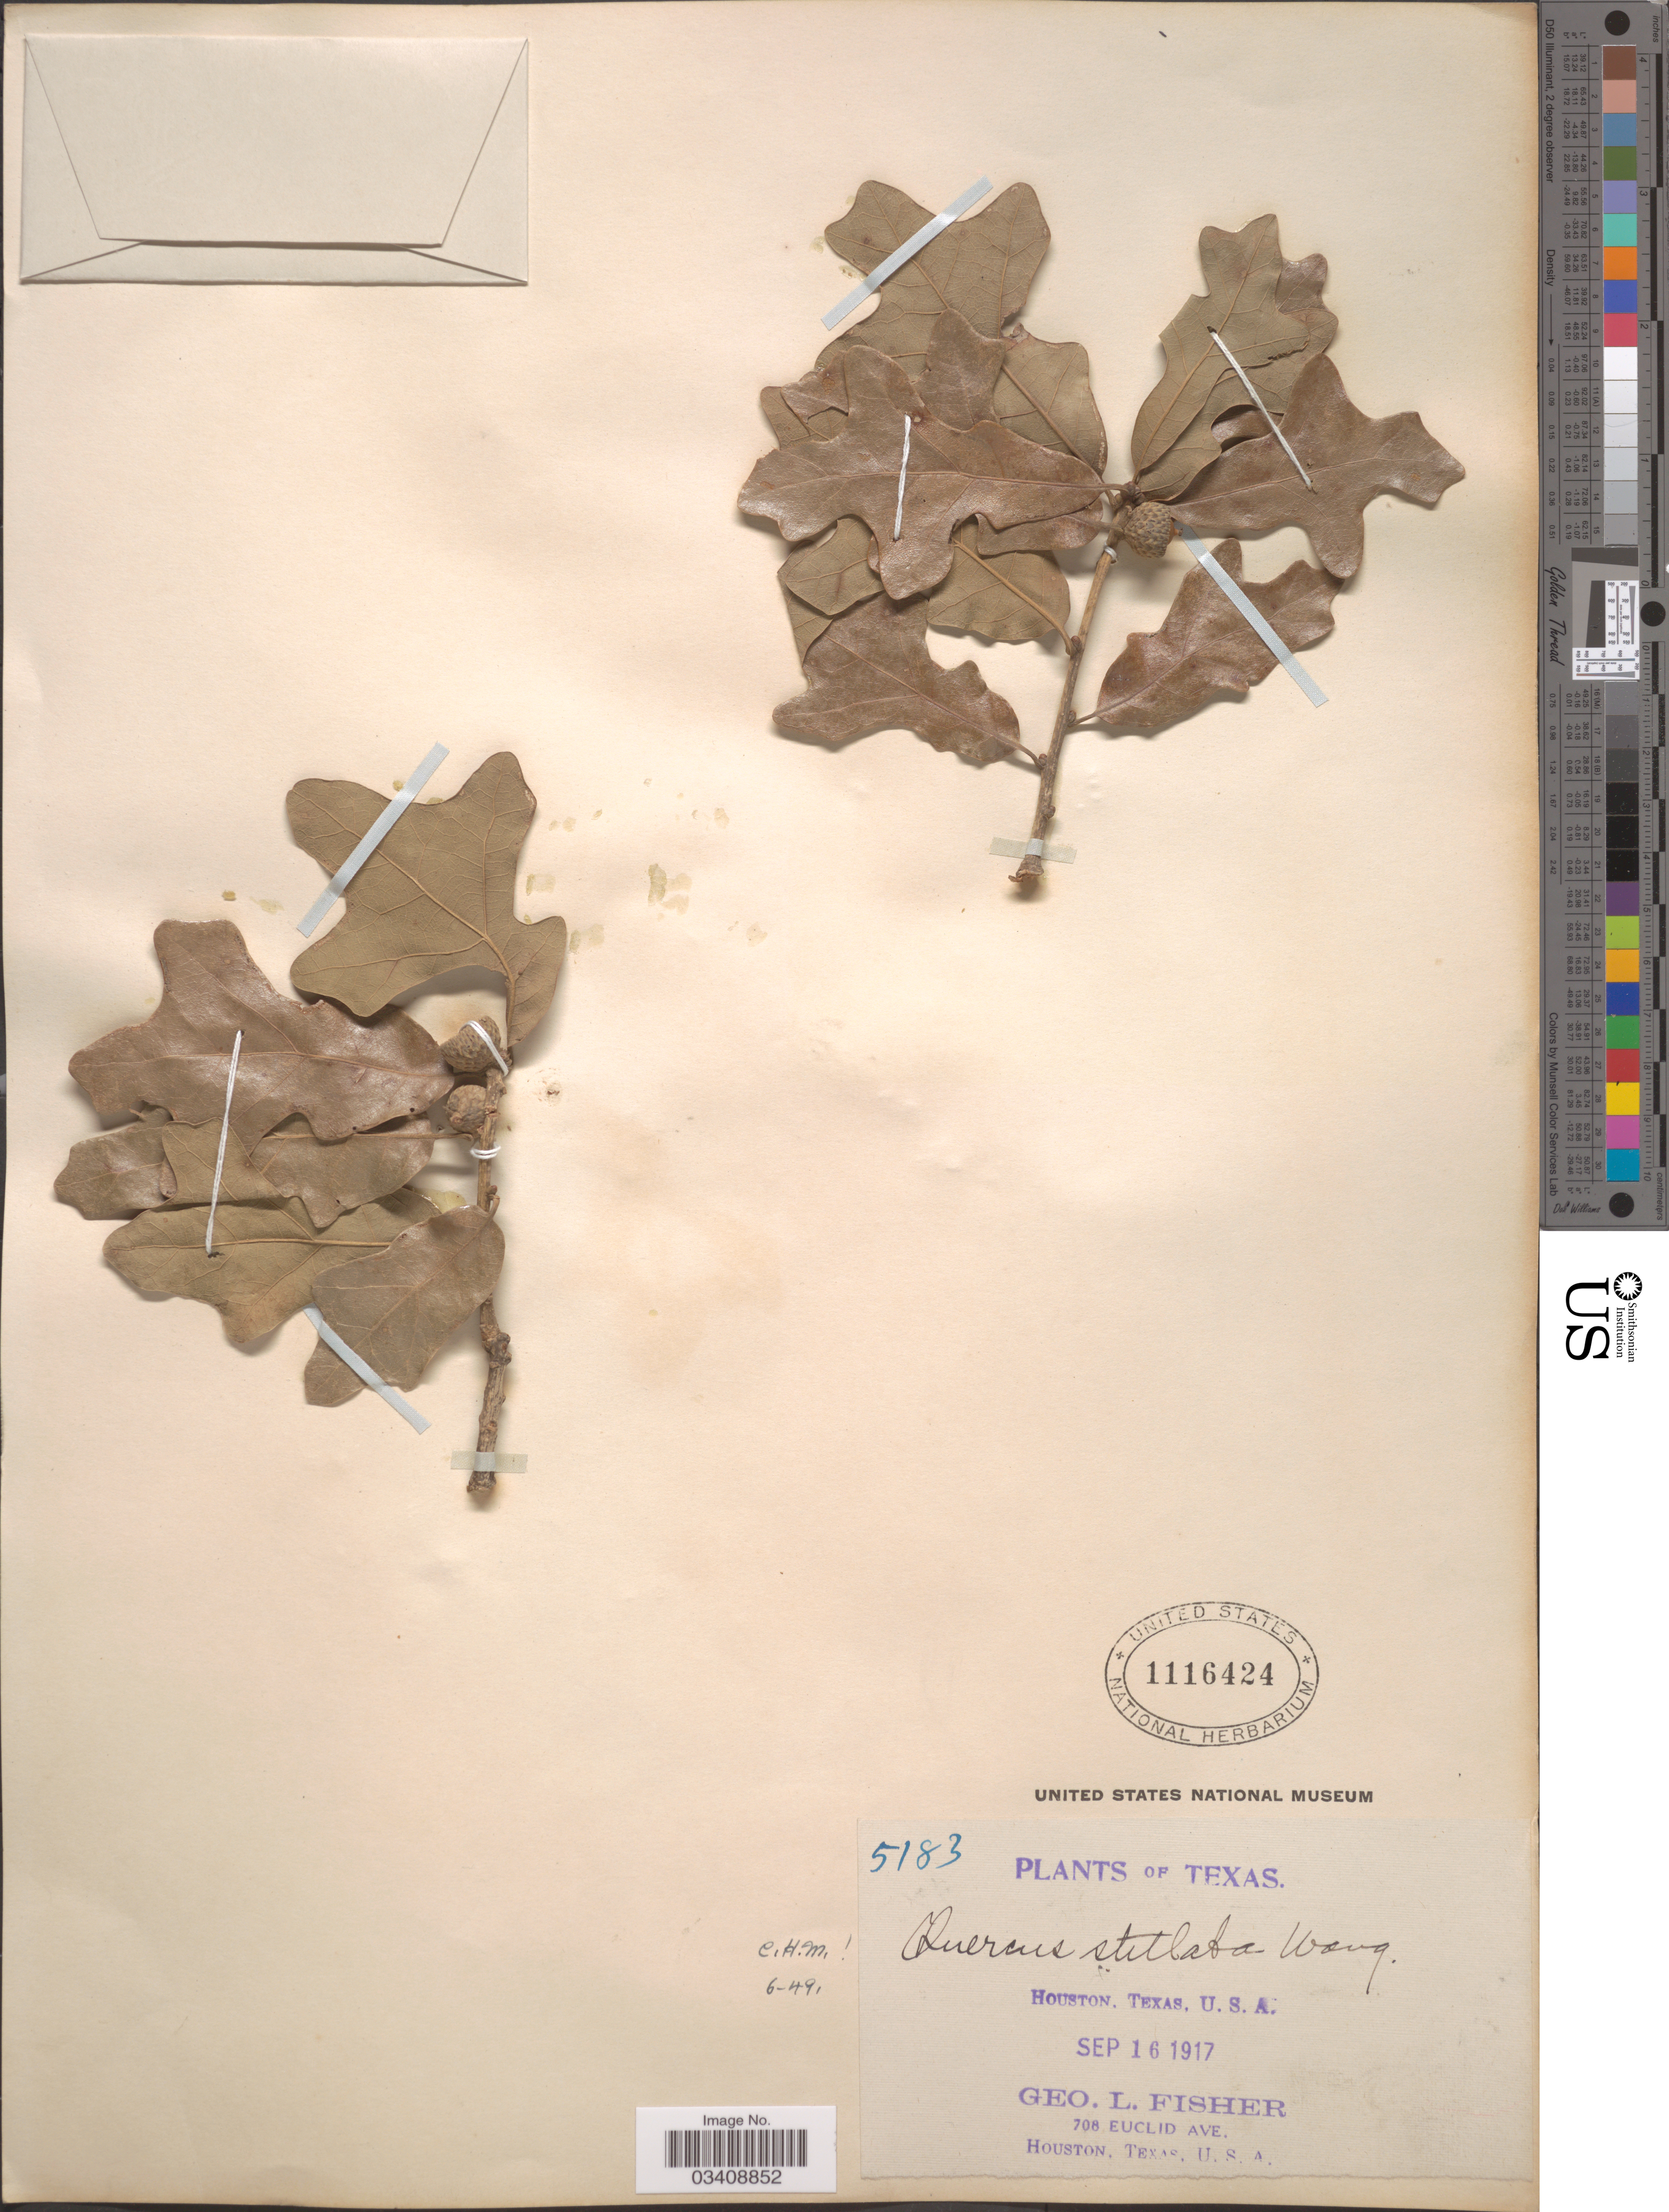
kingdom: Plantae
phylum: Tracheophyta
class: Magnoliopsida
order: Fagales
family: Fagaceae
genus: Quercus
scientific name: Quercus stellata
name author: Wangenh.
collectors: G. L. Fisher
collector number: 5183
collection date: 1917-09-16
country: United States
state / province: Texas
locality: Houston.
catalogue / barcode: US 1116424